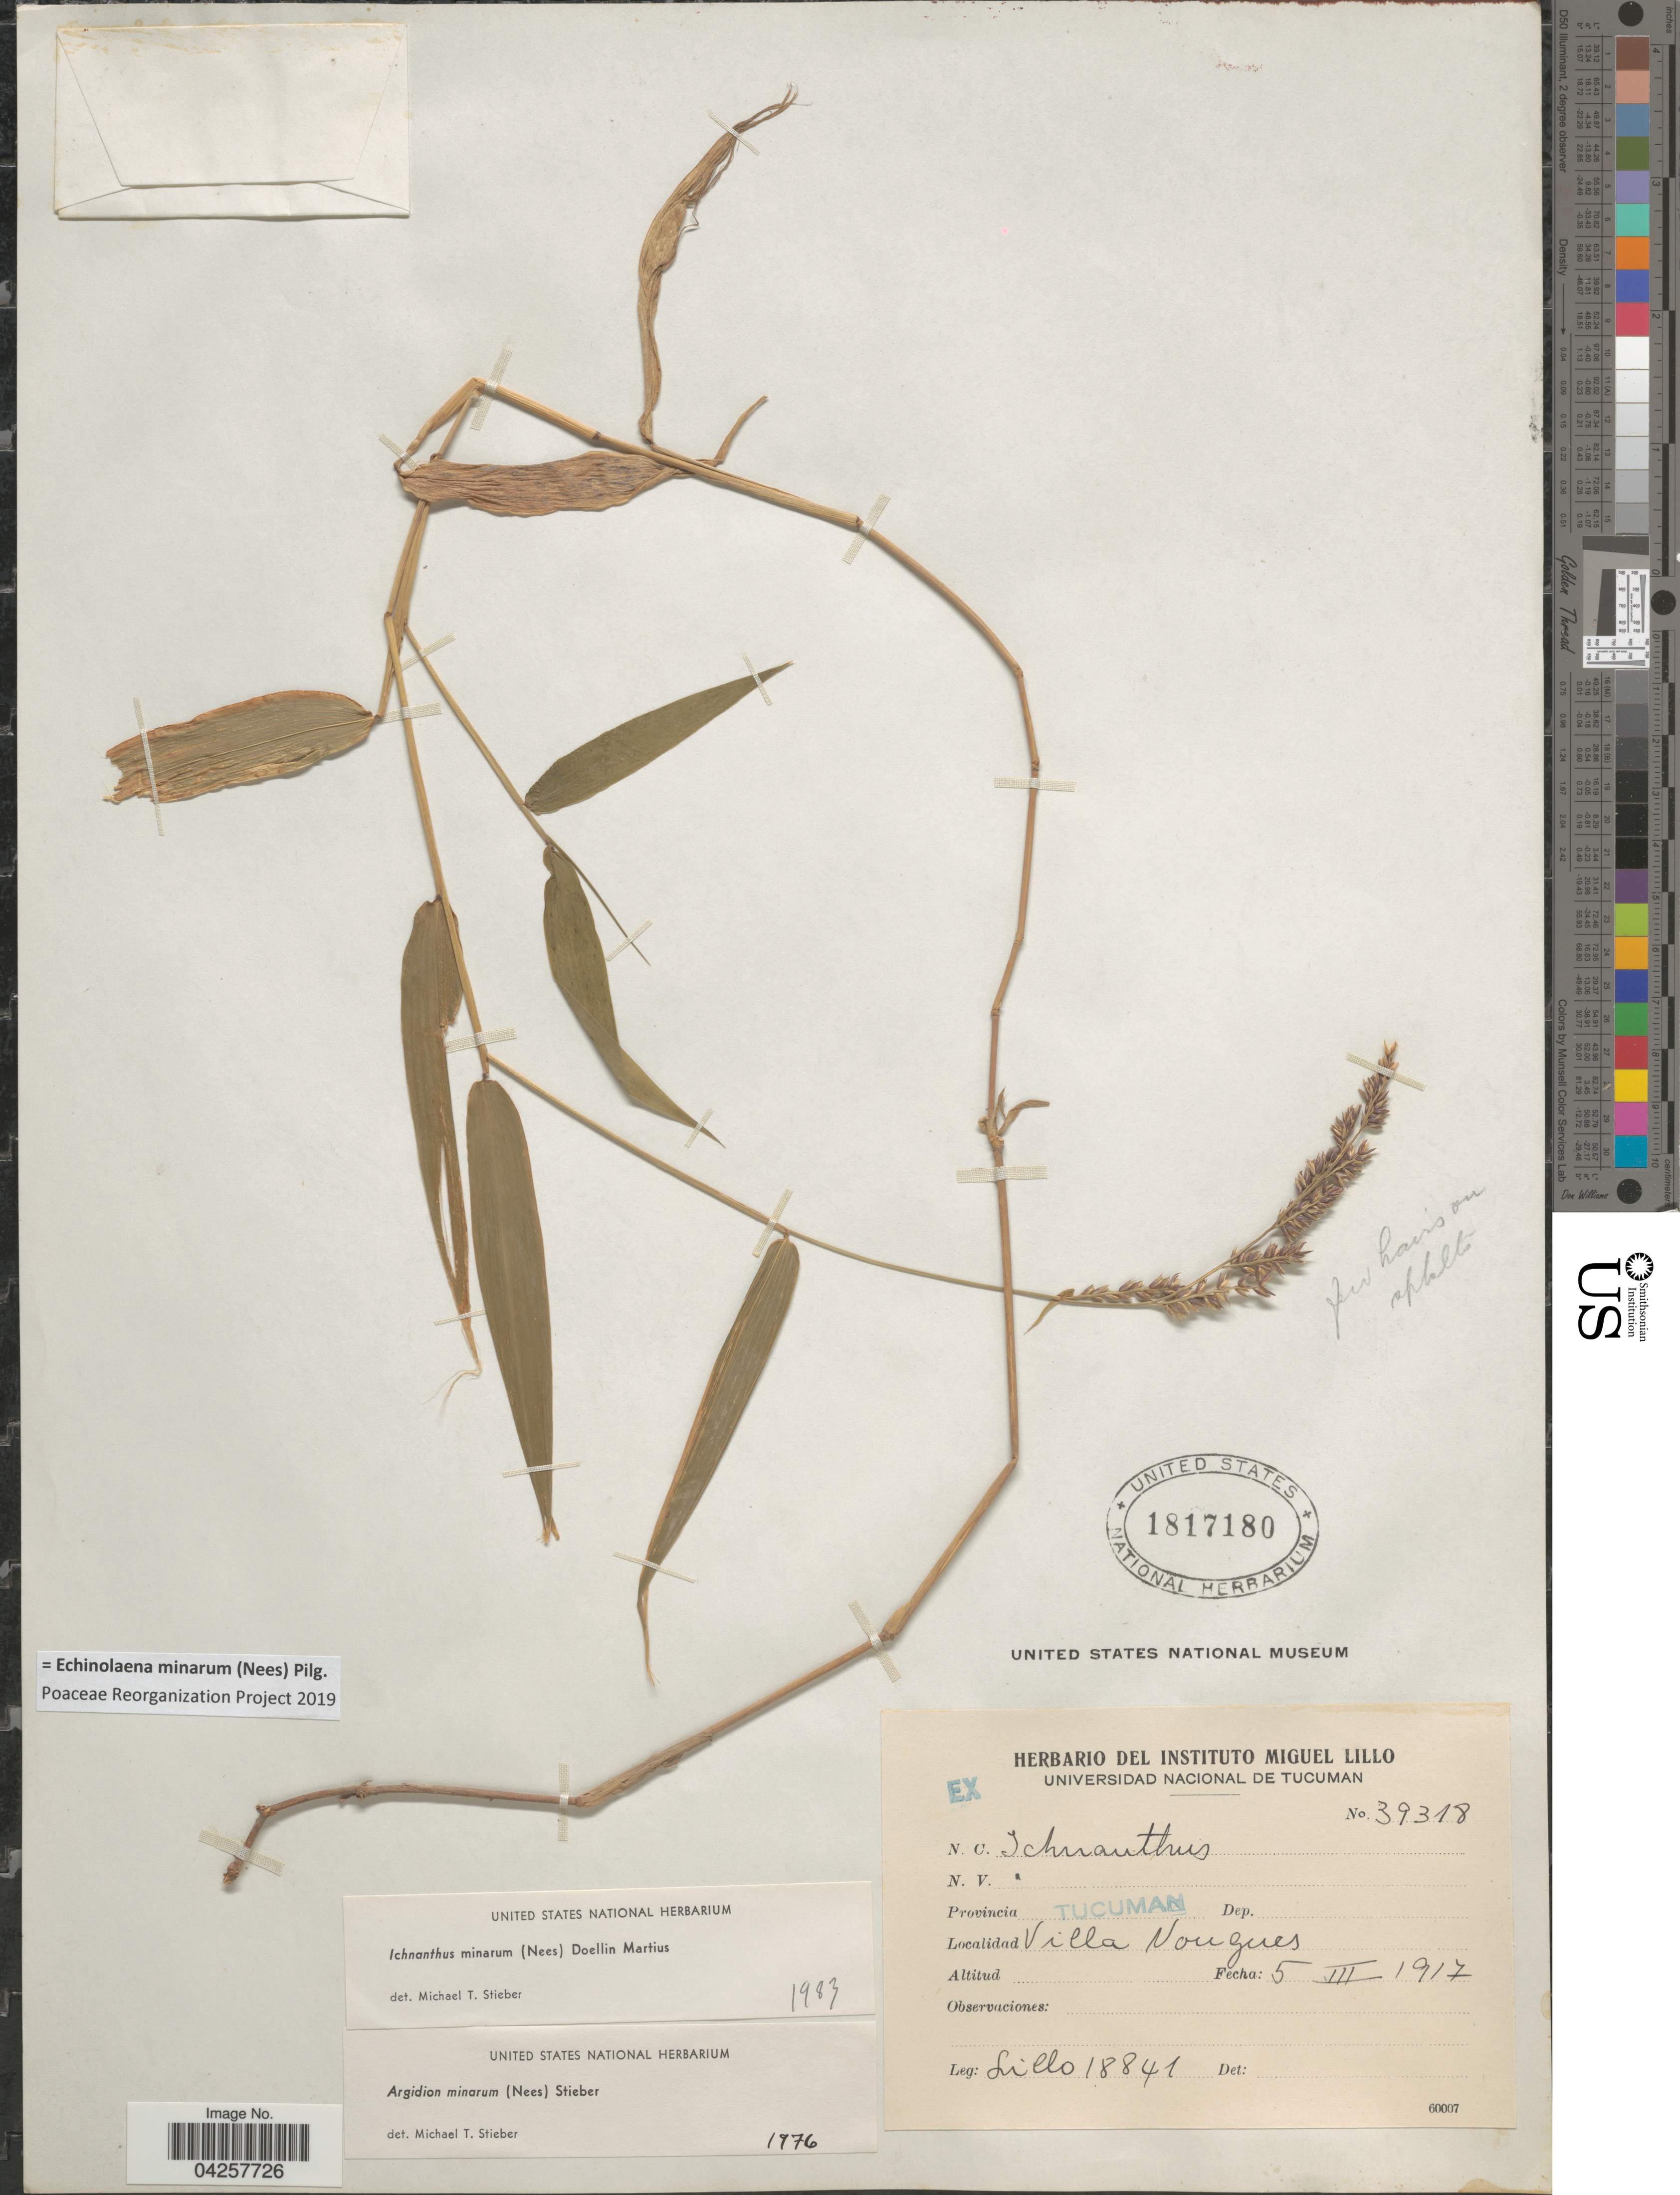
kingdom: Plantae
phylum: Tracheophyta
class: Liliopsida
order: Poales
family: Poaceae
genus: Echinolaena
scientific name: Echinolaena minarum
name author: (Nees) Pilg.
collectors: M. Lillo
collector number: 18841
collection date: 1917-03-05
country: Argentina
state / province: Tucuman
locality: Villa Nougués.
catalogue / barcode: US 1817180